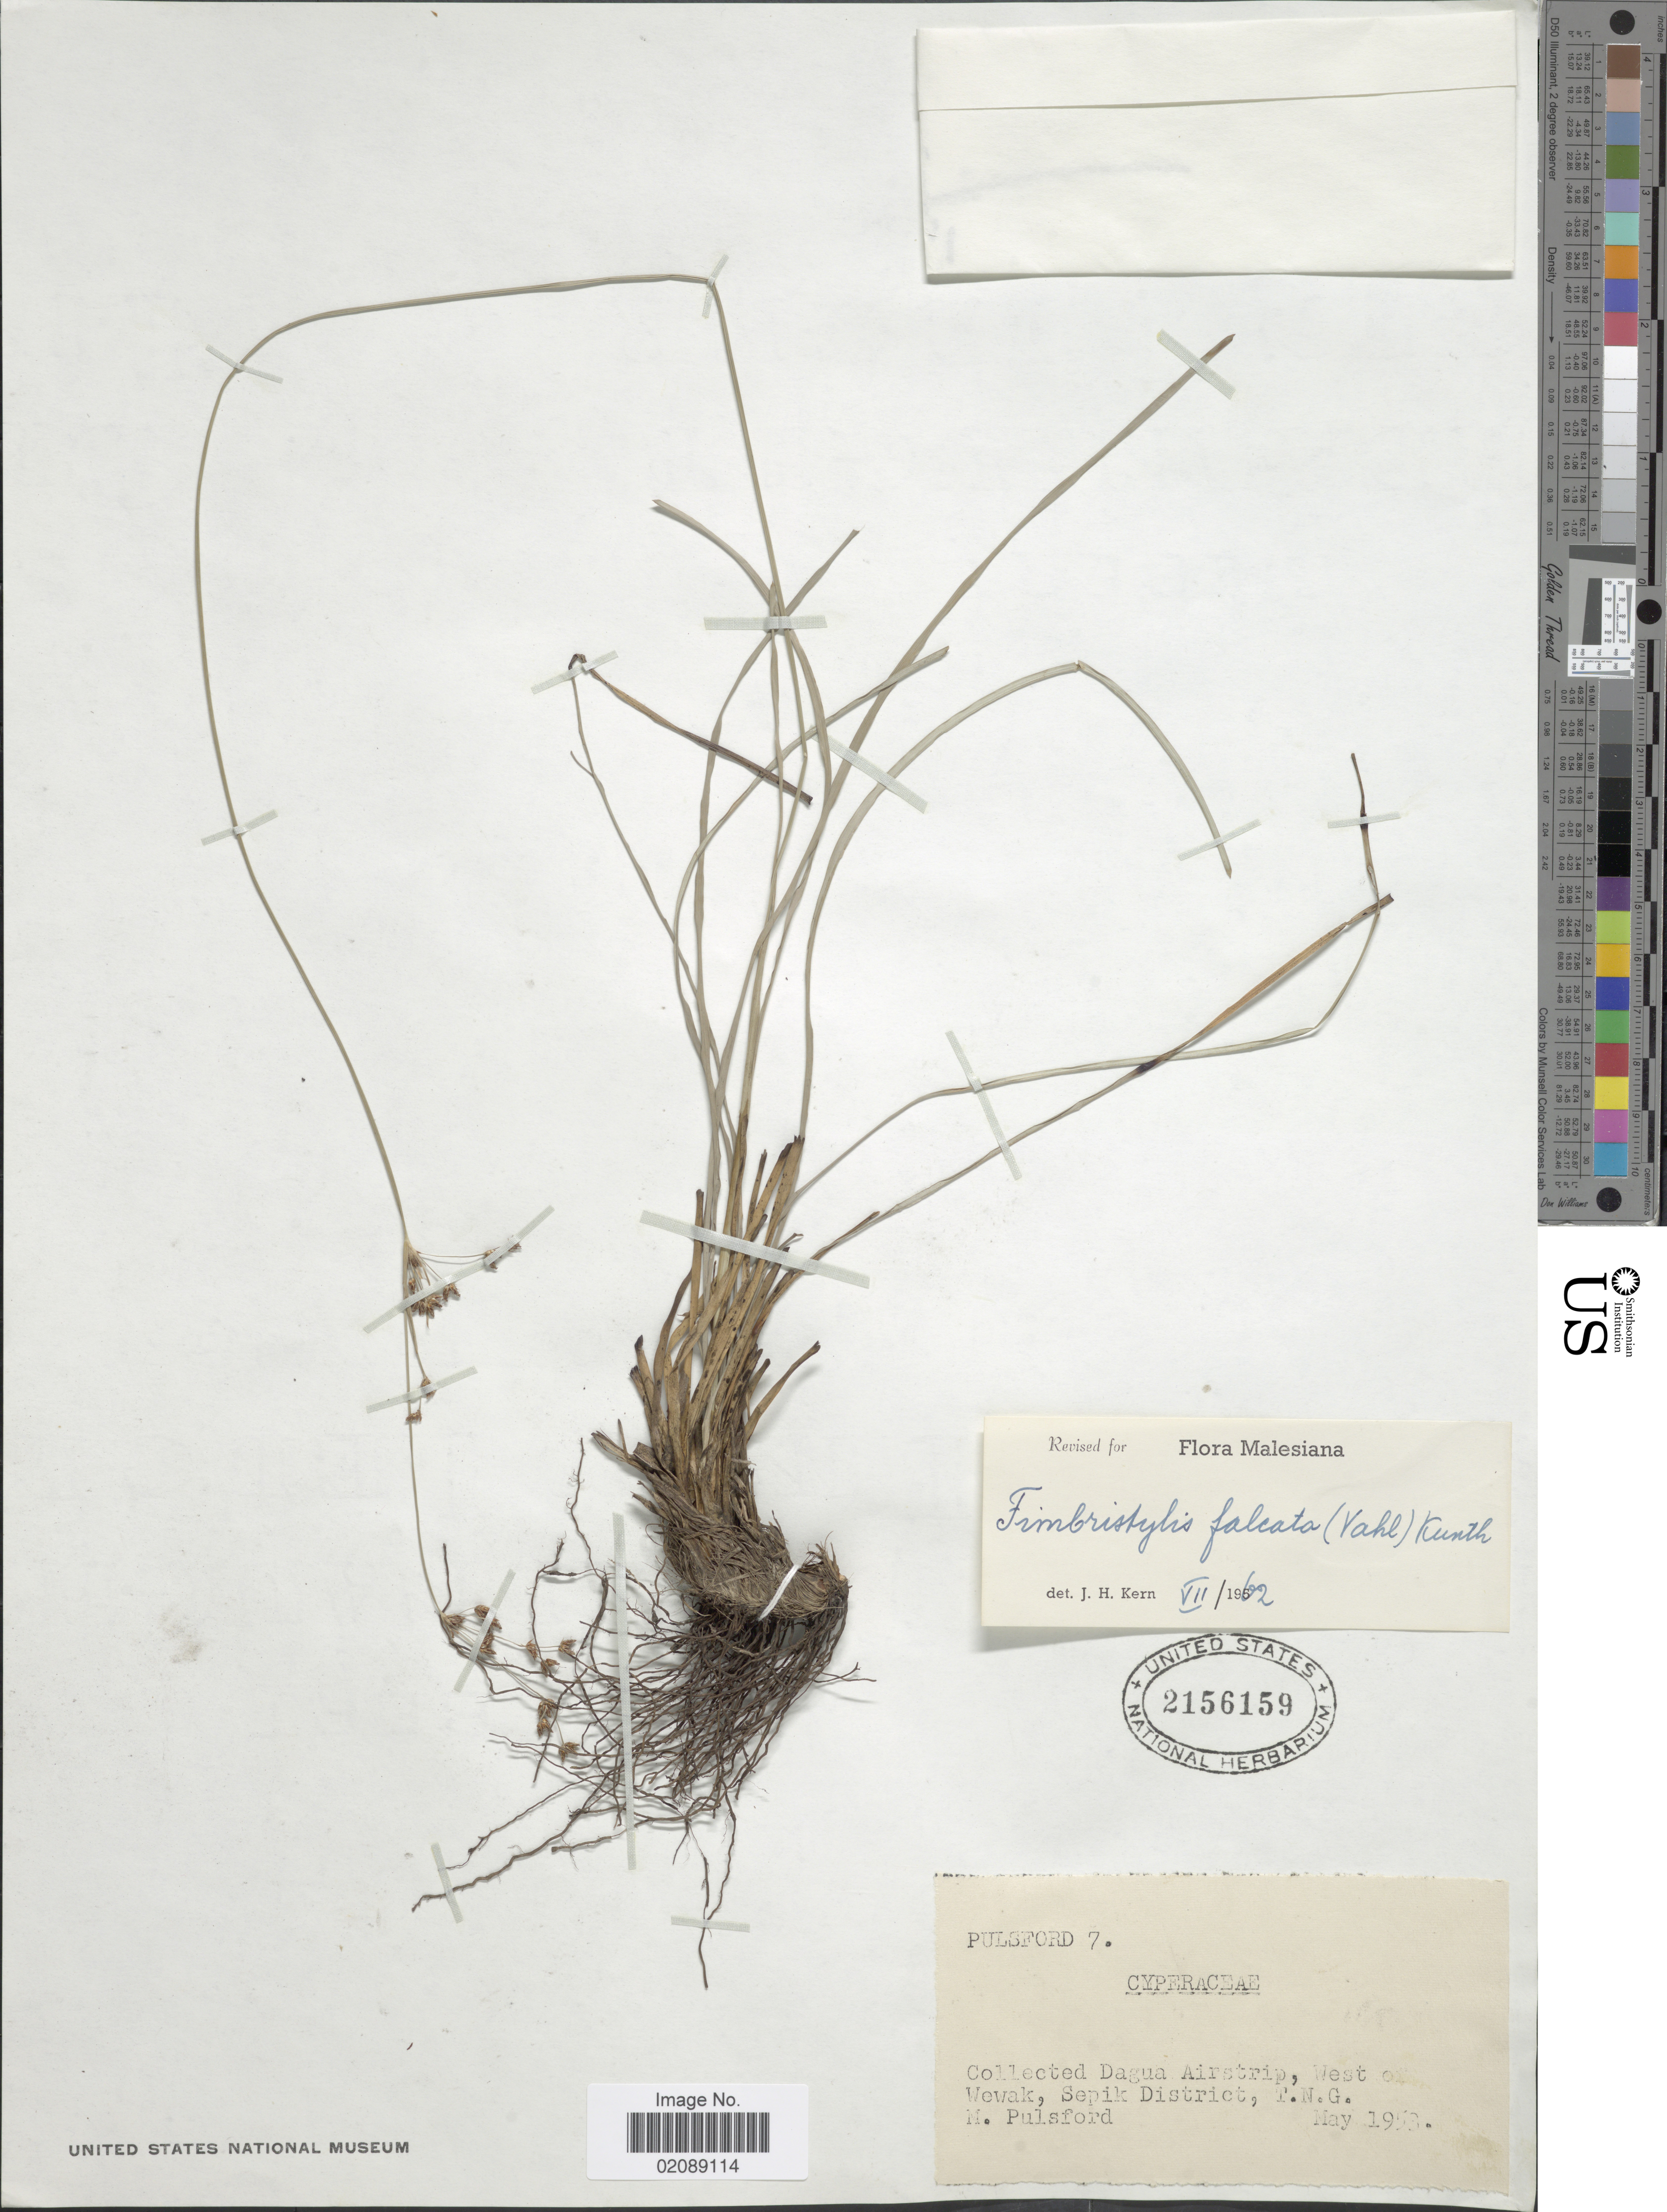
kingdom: Plantae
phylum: Tracheophyta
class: Liliopsida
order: Poales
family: Cyperaceae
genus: Fimbristylis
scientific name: Fimbristylis falcata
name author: (Vahl) Kunth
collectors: M. Pulsford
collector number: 7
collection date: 1953-05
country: Papua New Guinea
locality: Dagua Airstrip, West of Wewak, Sepik District, T.N.G.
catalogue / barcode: US 2156159